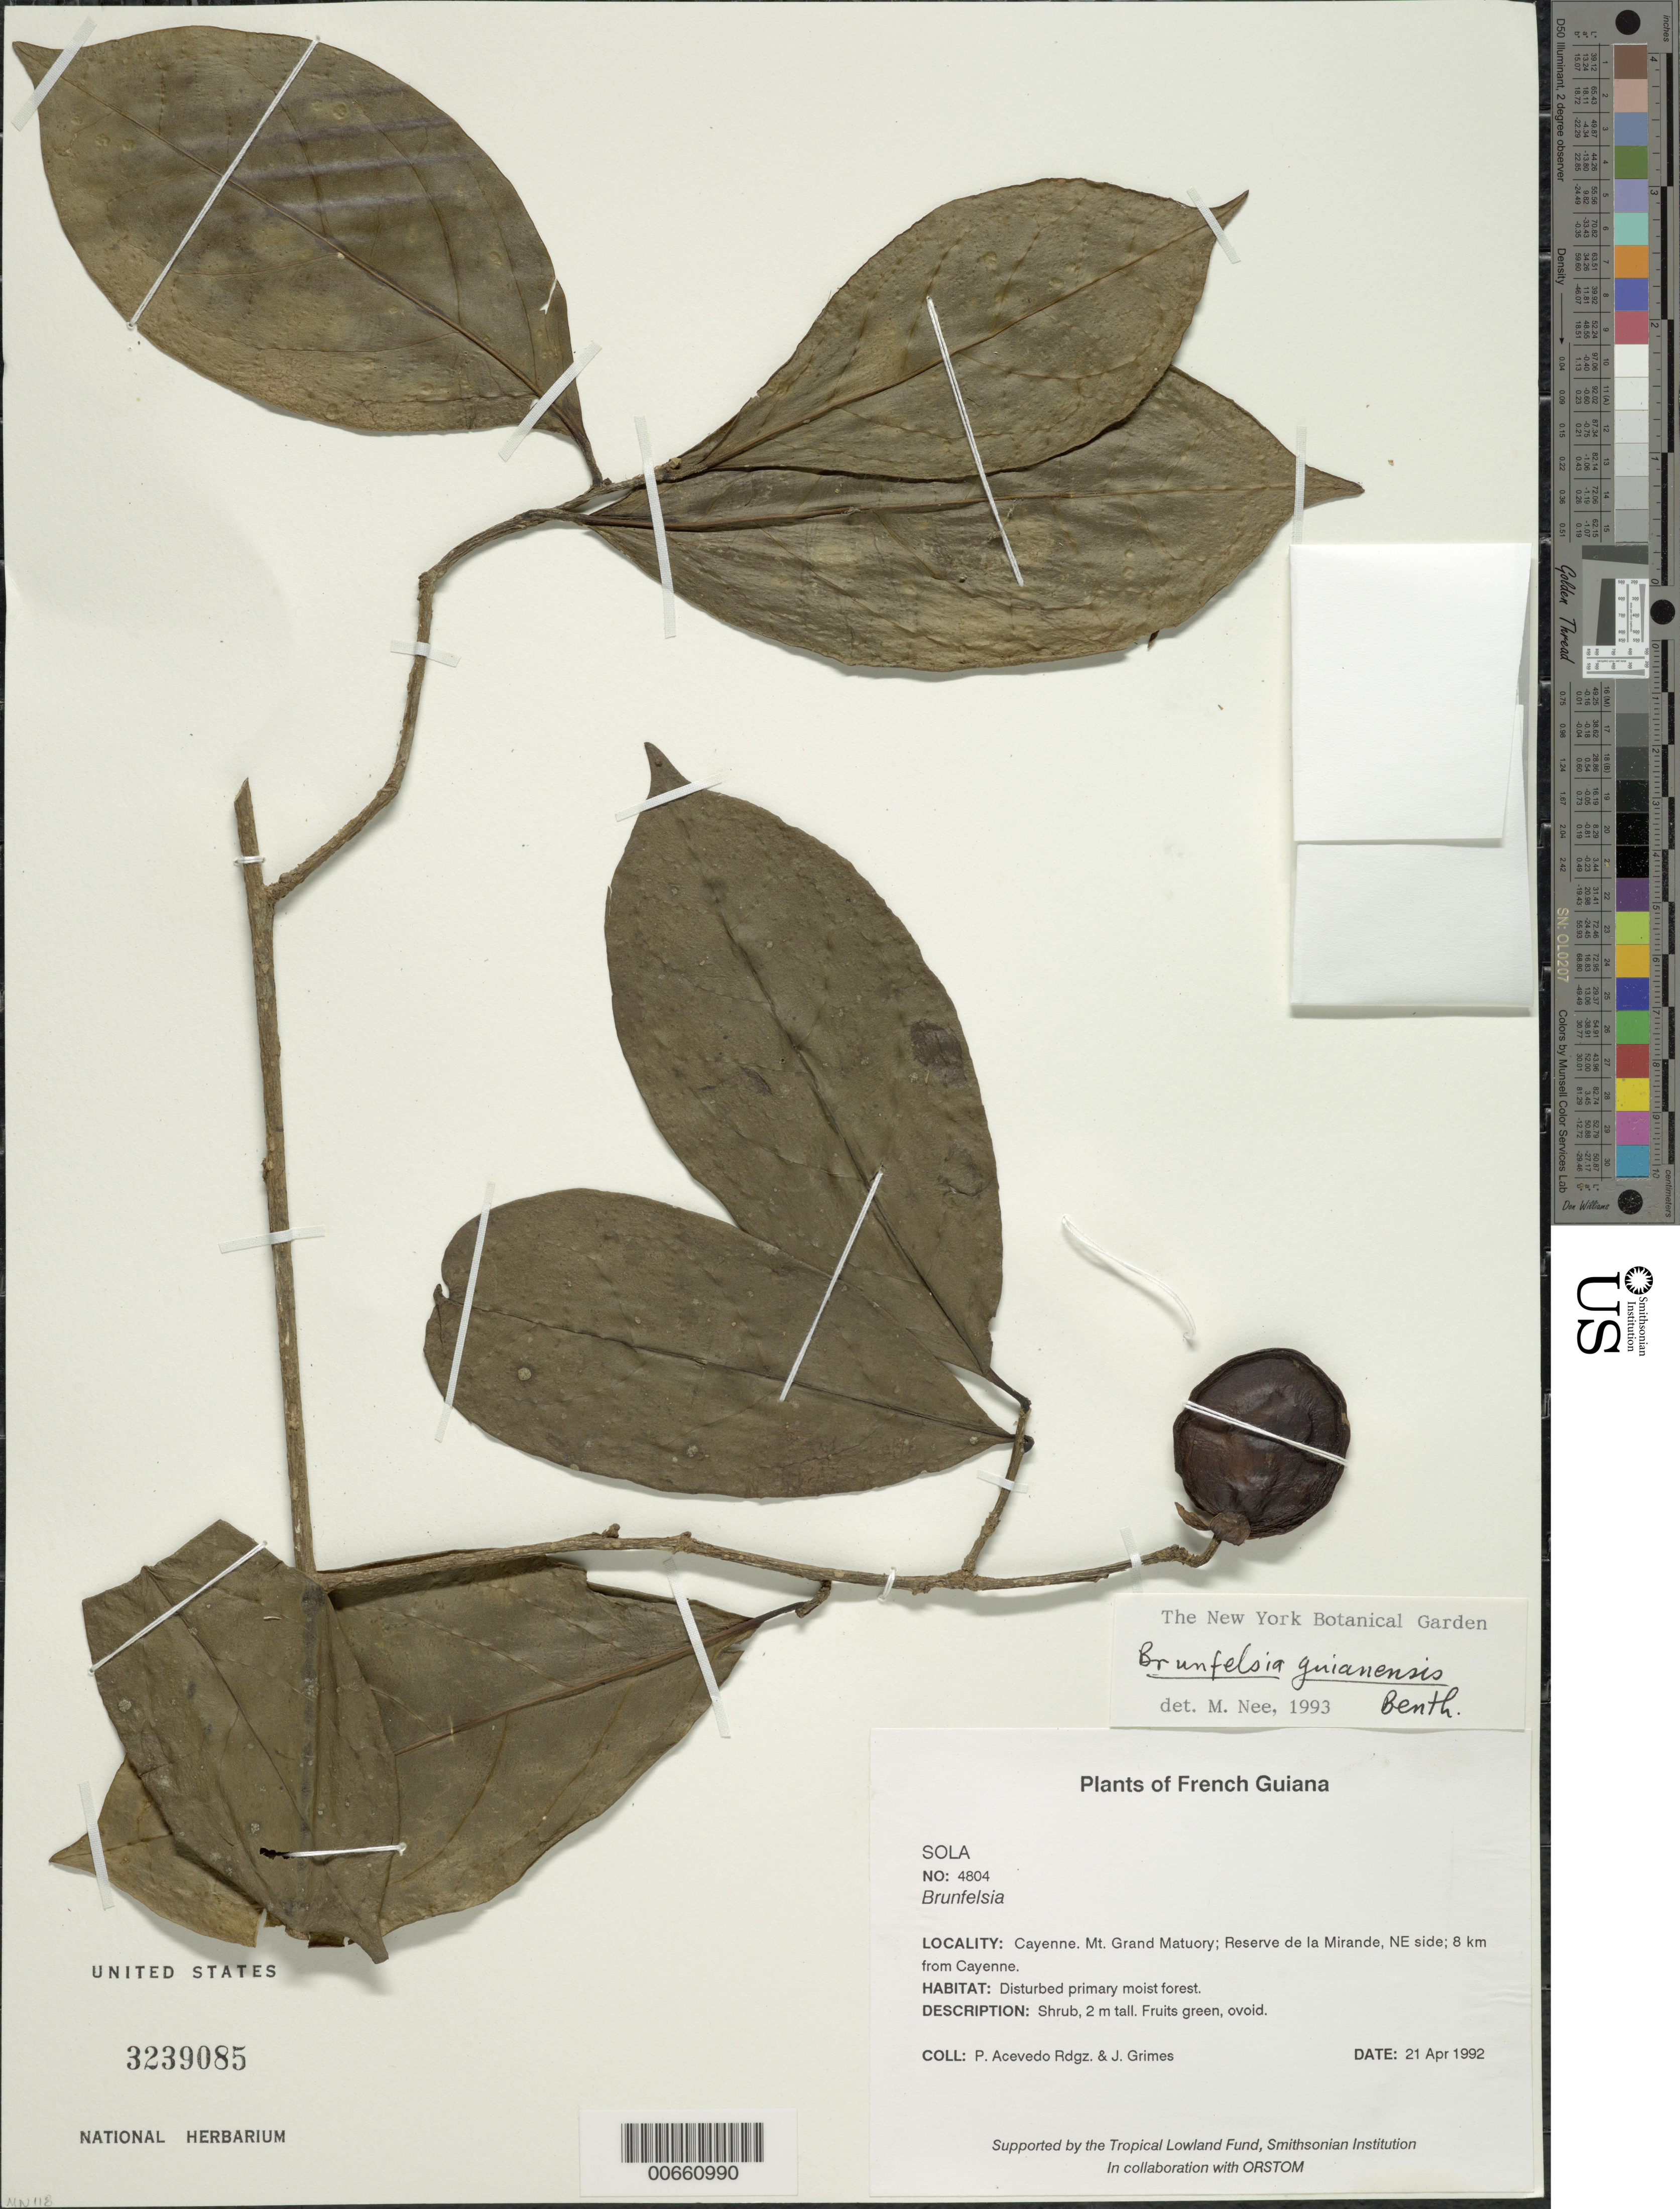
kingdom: Plantae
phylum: Tracheophyta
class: Magnoliopsida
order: Solanales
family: Solanaceae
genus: Brunfelsia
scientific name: Brunfelsia guianensis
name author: Benth.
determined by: Nee, Michael H.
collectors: P. Acevedo-Rodr. & J. Grimes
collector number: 4804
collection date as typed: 21 Apr 1992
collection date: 1992-04-21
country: French Guiana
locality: Cayenne. Mt. Grand Matuory; Reserve de la Mirande, NE side; 8 km from Cayenne.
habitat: Disturbed primary moist forest.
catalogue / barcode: US 3239085